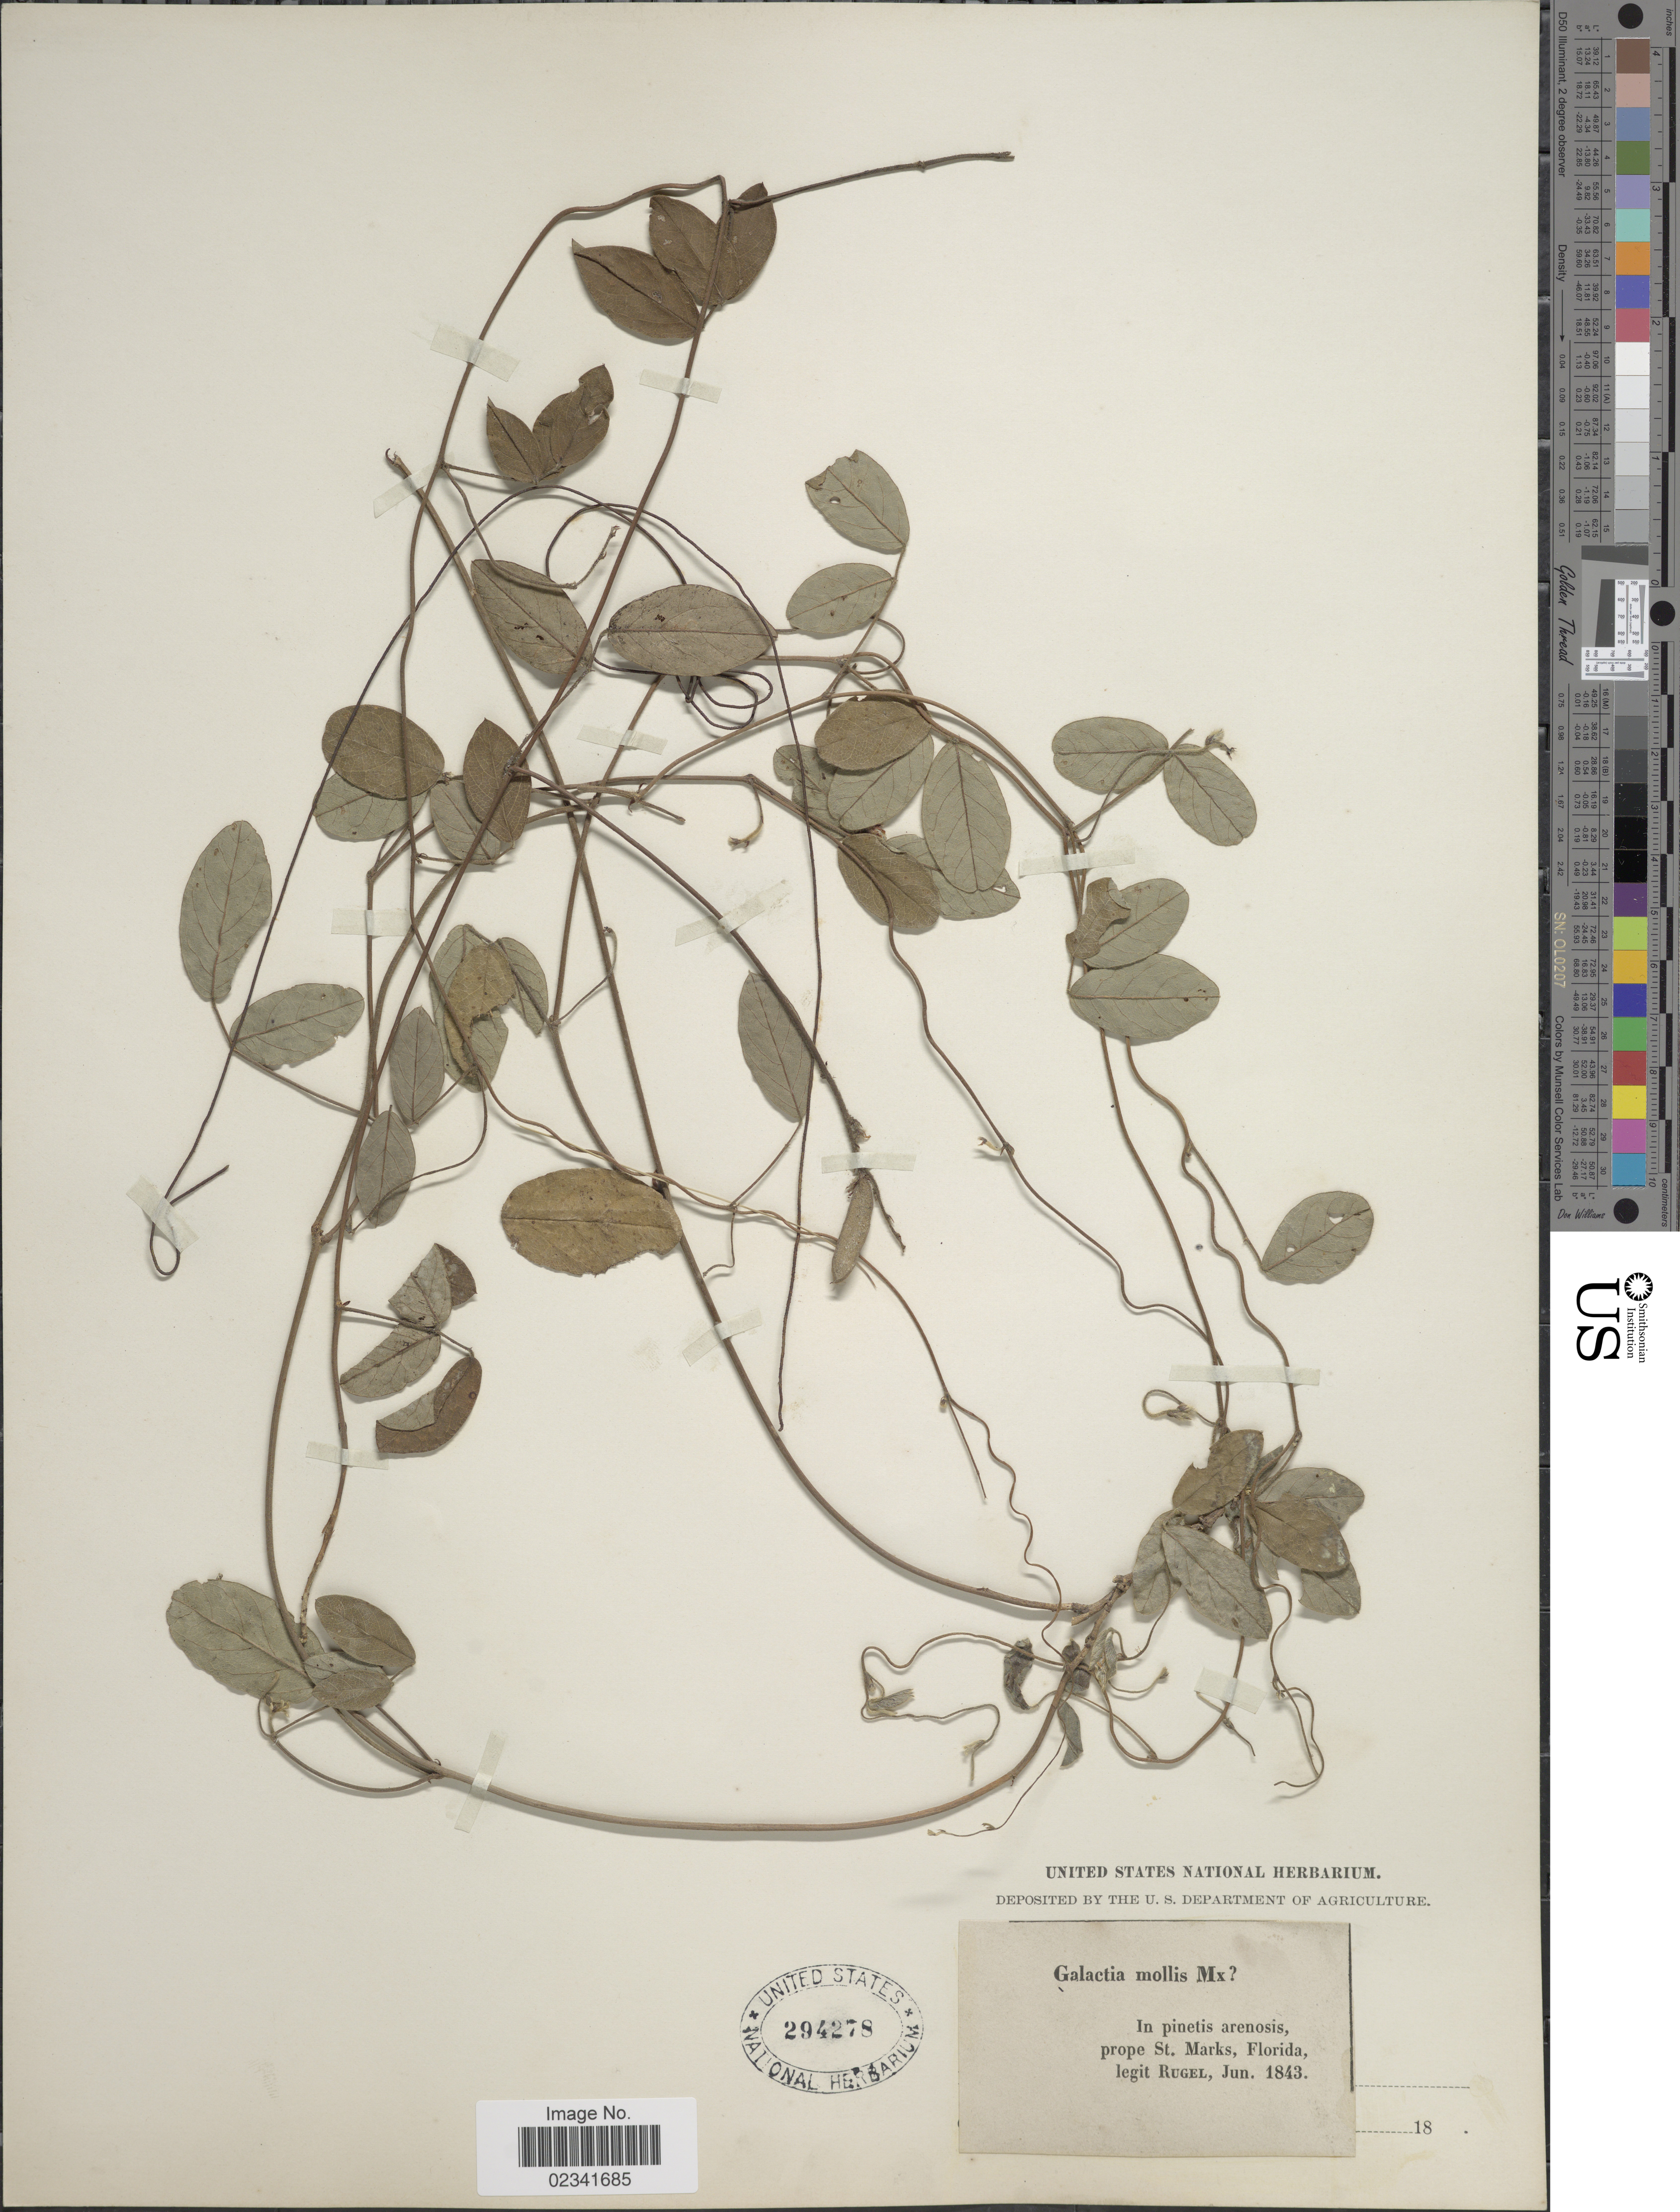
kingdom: Plantae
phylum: Tracheophyta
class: Magnoliopsida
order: Fabales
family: Fabaceae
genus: Galactia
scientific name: Galactia mollis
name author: Michx.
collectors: Rugel, --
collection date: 1843-06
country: United States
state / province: Florida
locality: In pinetis arenosis, prope St. Marks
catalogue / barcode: US 294278